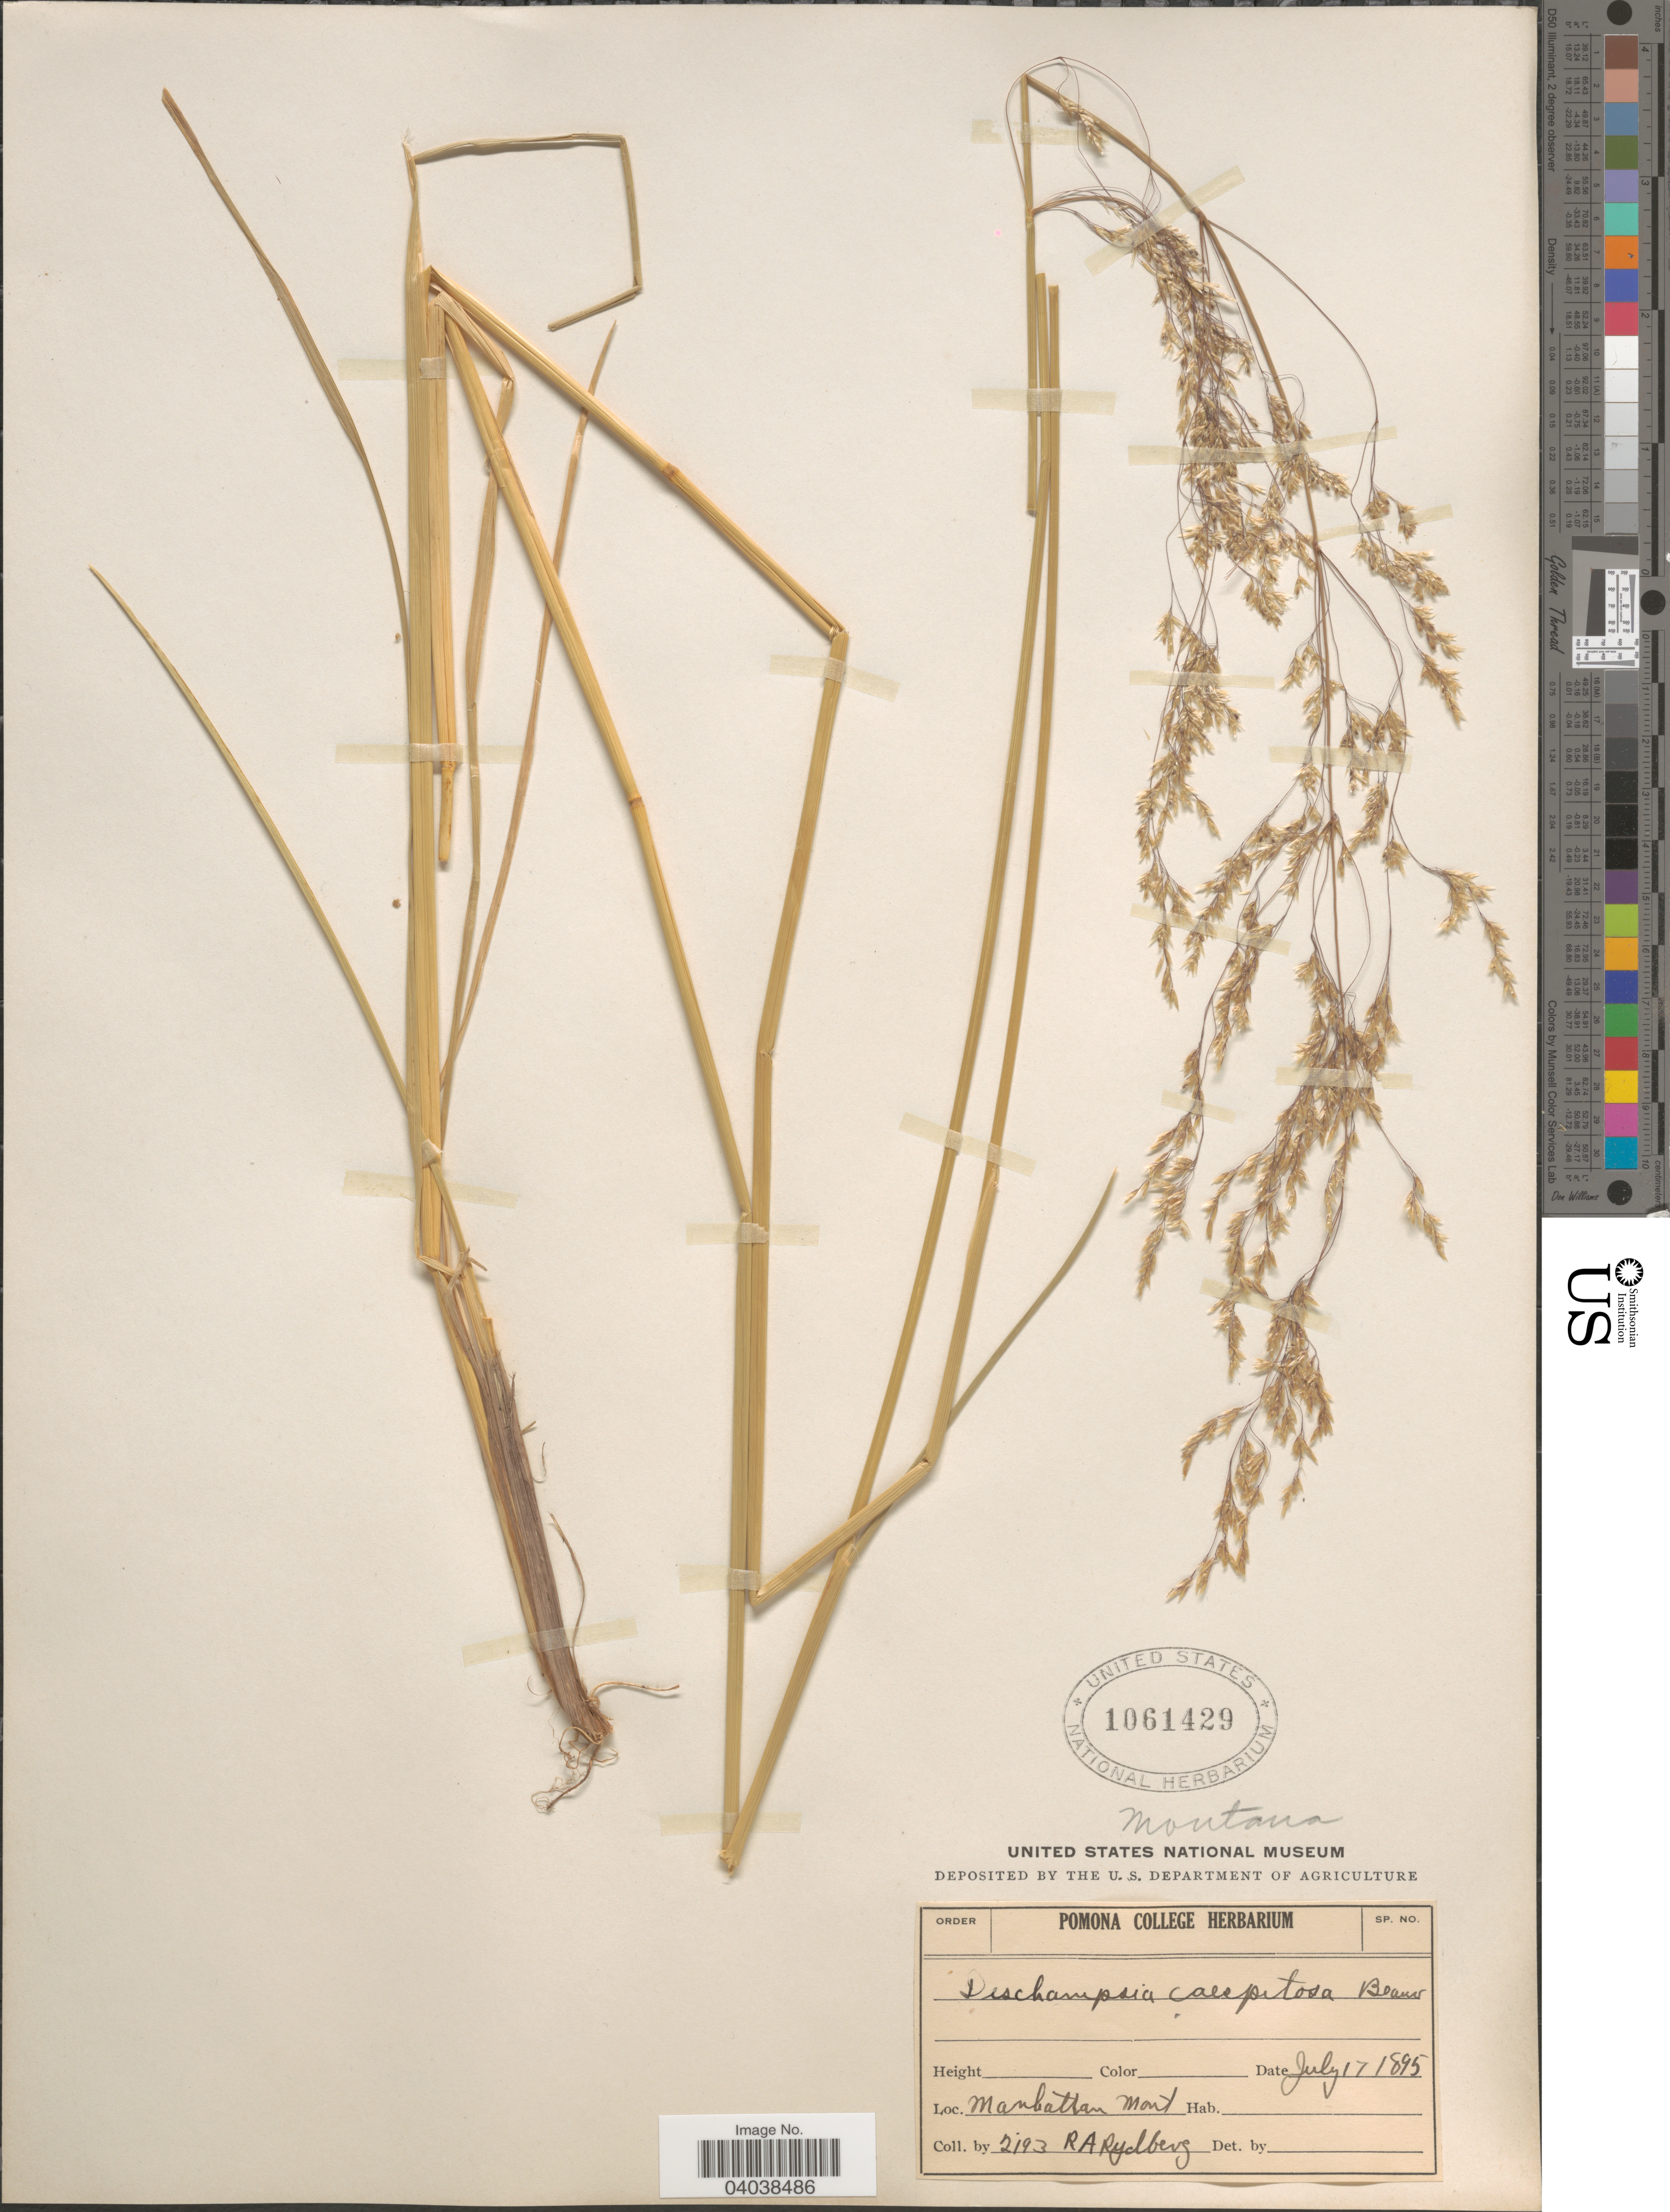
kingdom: Plantae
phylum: Tracheophyta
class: Liliopsida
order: Poales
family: Poaceae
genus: Deschampsia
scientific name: Deschampsia cespitosa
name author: (L.) P. Beauv.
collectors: P. A. Rydberg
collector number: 2193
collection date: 1895-07-17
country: United States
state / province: Montana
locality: Manbattan.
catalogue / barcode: US 1061429